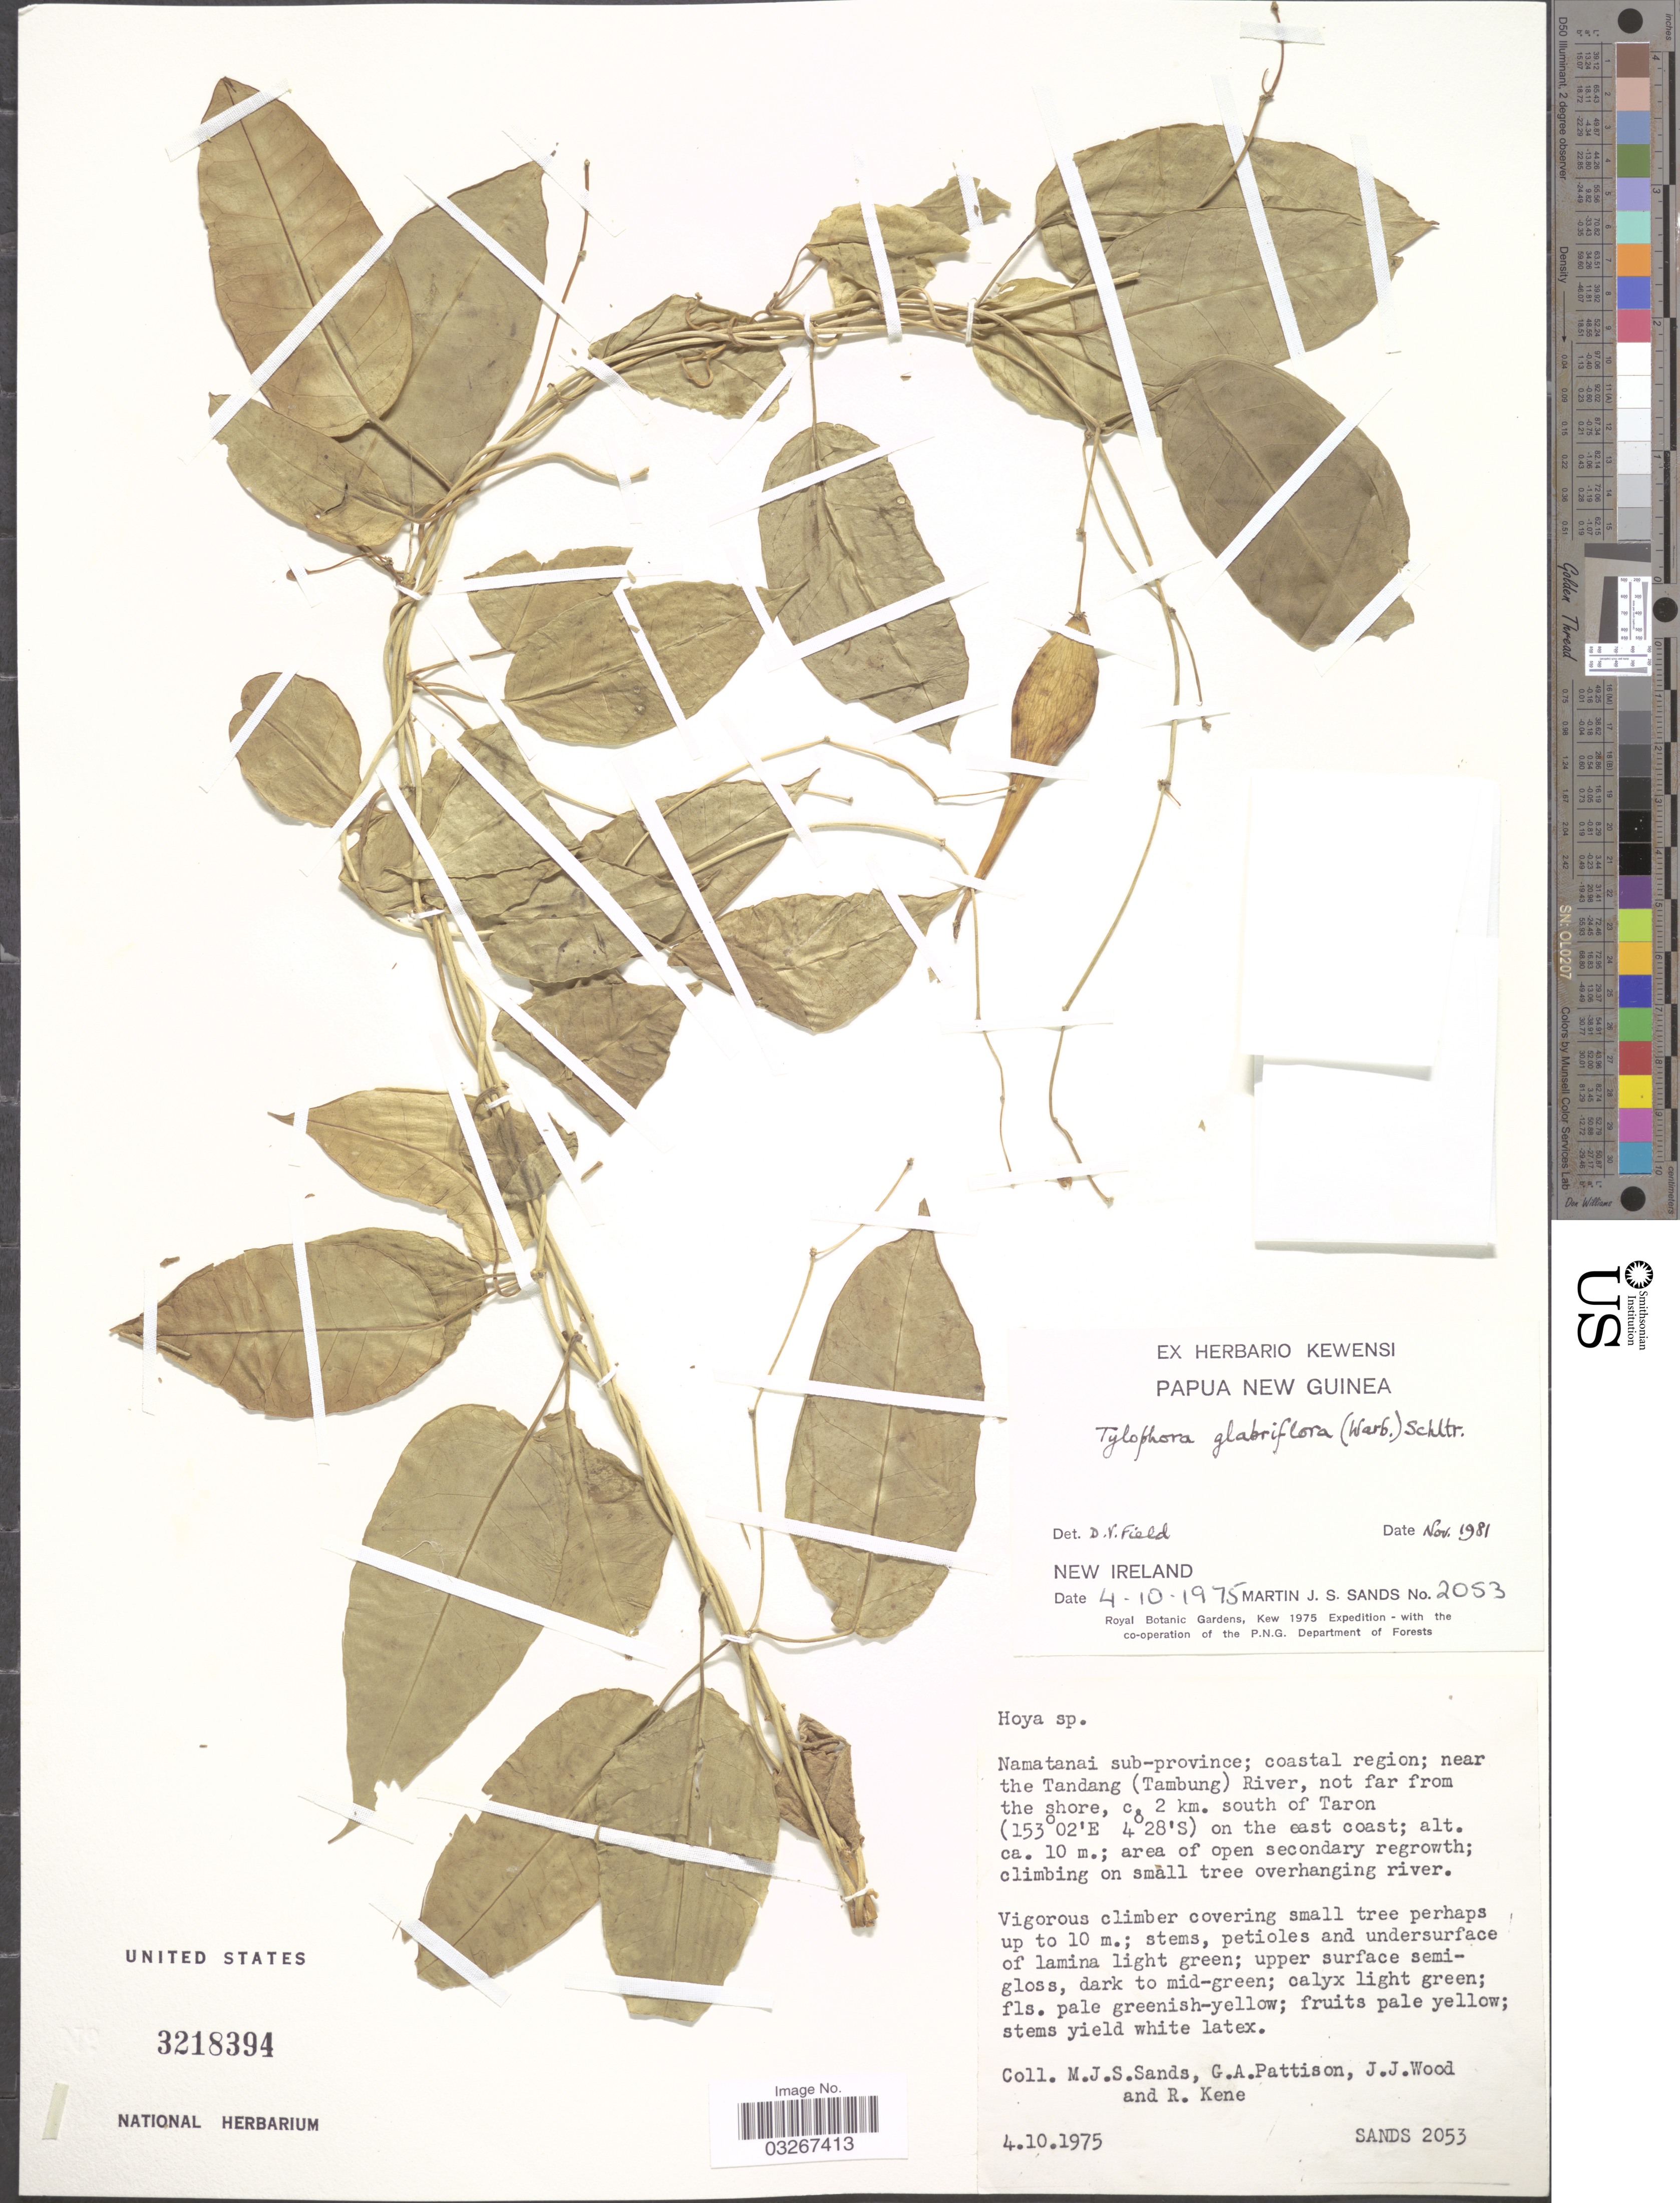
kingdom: Plantae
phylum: Tracheophyta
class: Magnoliopsida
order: Gentianales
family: Apocynaceae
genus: Tylophora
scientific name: Tylophora glabriflora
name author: (Warb.) Schltr.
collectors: M. Sands, G. Pattison, J. Wood & R. Kene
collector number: SANDS 2053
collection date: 1975-10-04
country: Papua New Guinea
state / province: New Ireland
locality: Namatanai sub-province; coastal region; near the Tandang (Tambung) River, not far from the shore, c. 2 km south of Taron on the east coast.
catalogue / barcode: US 3218394